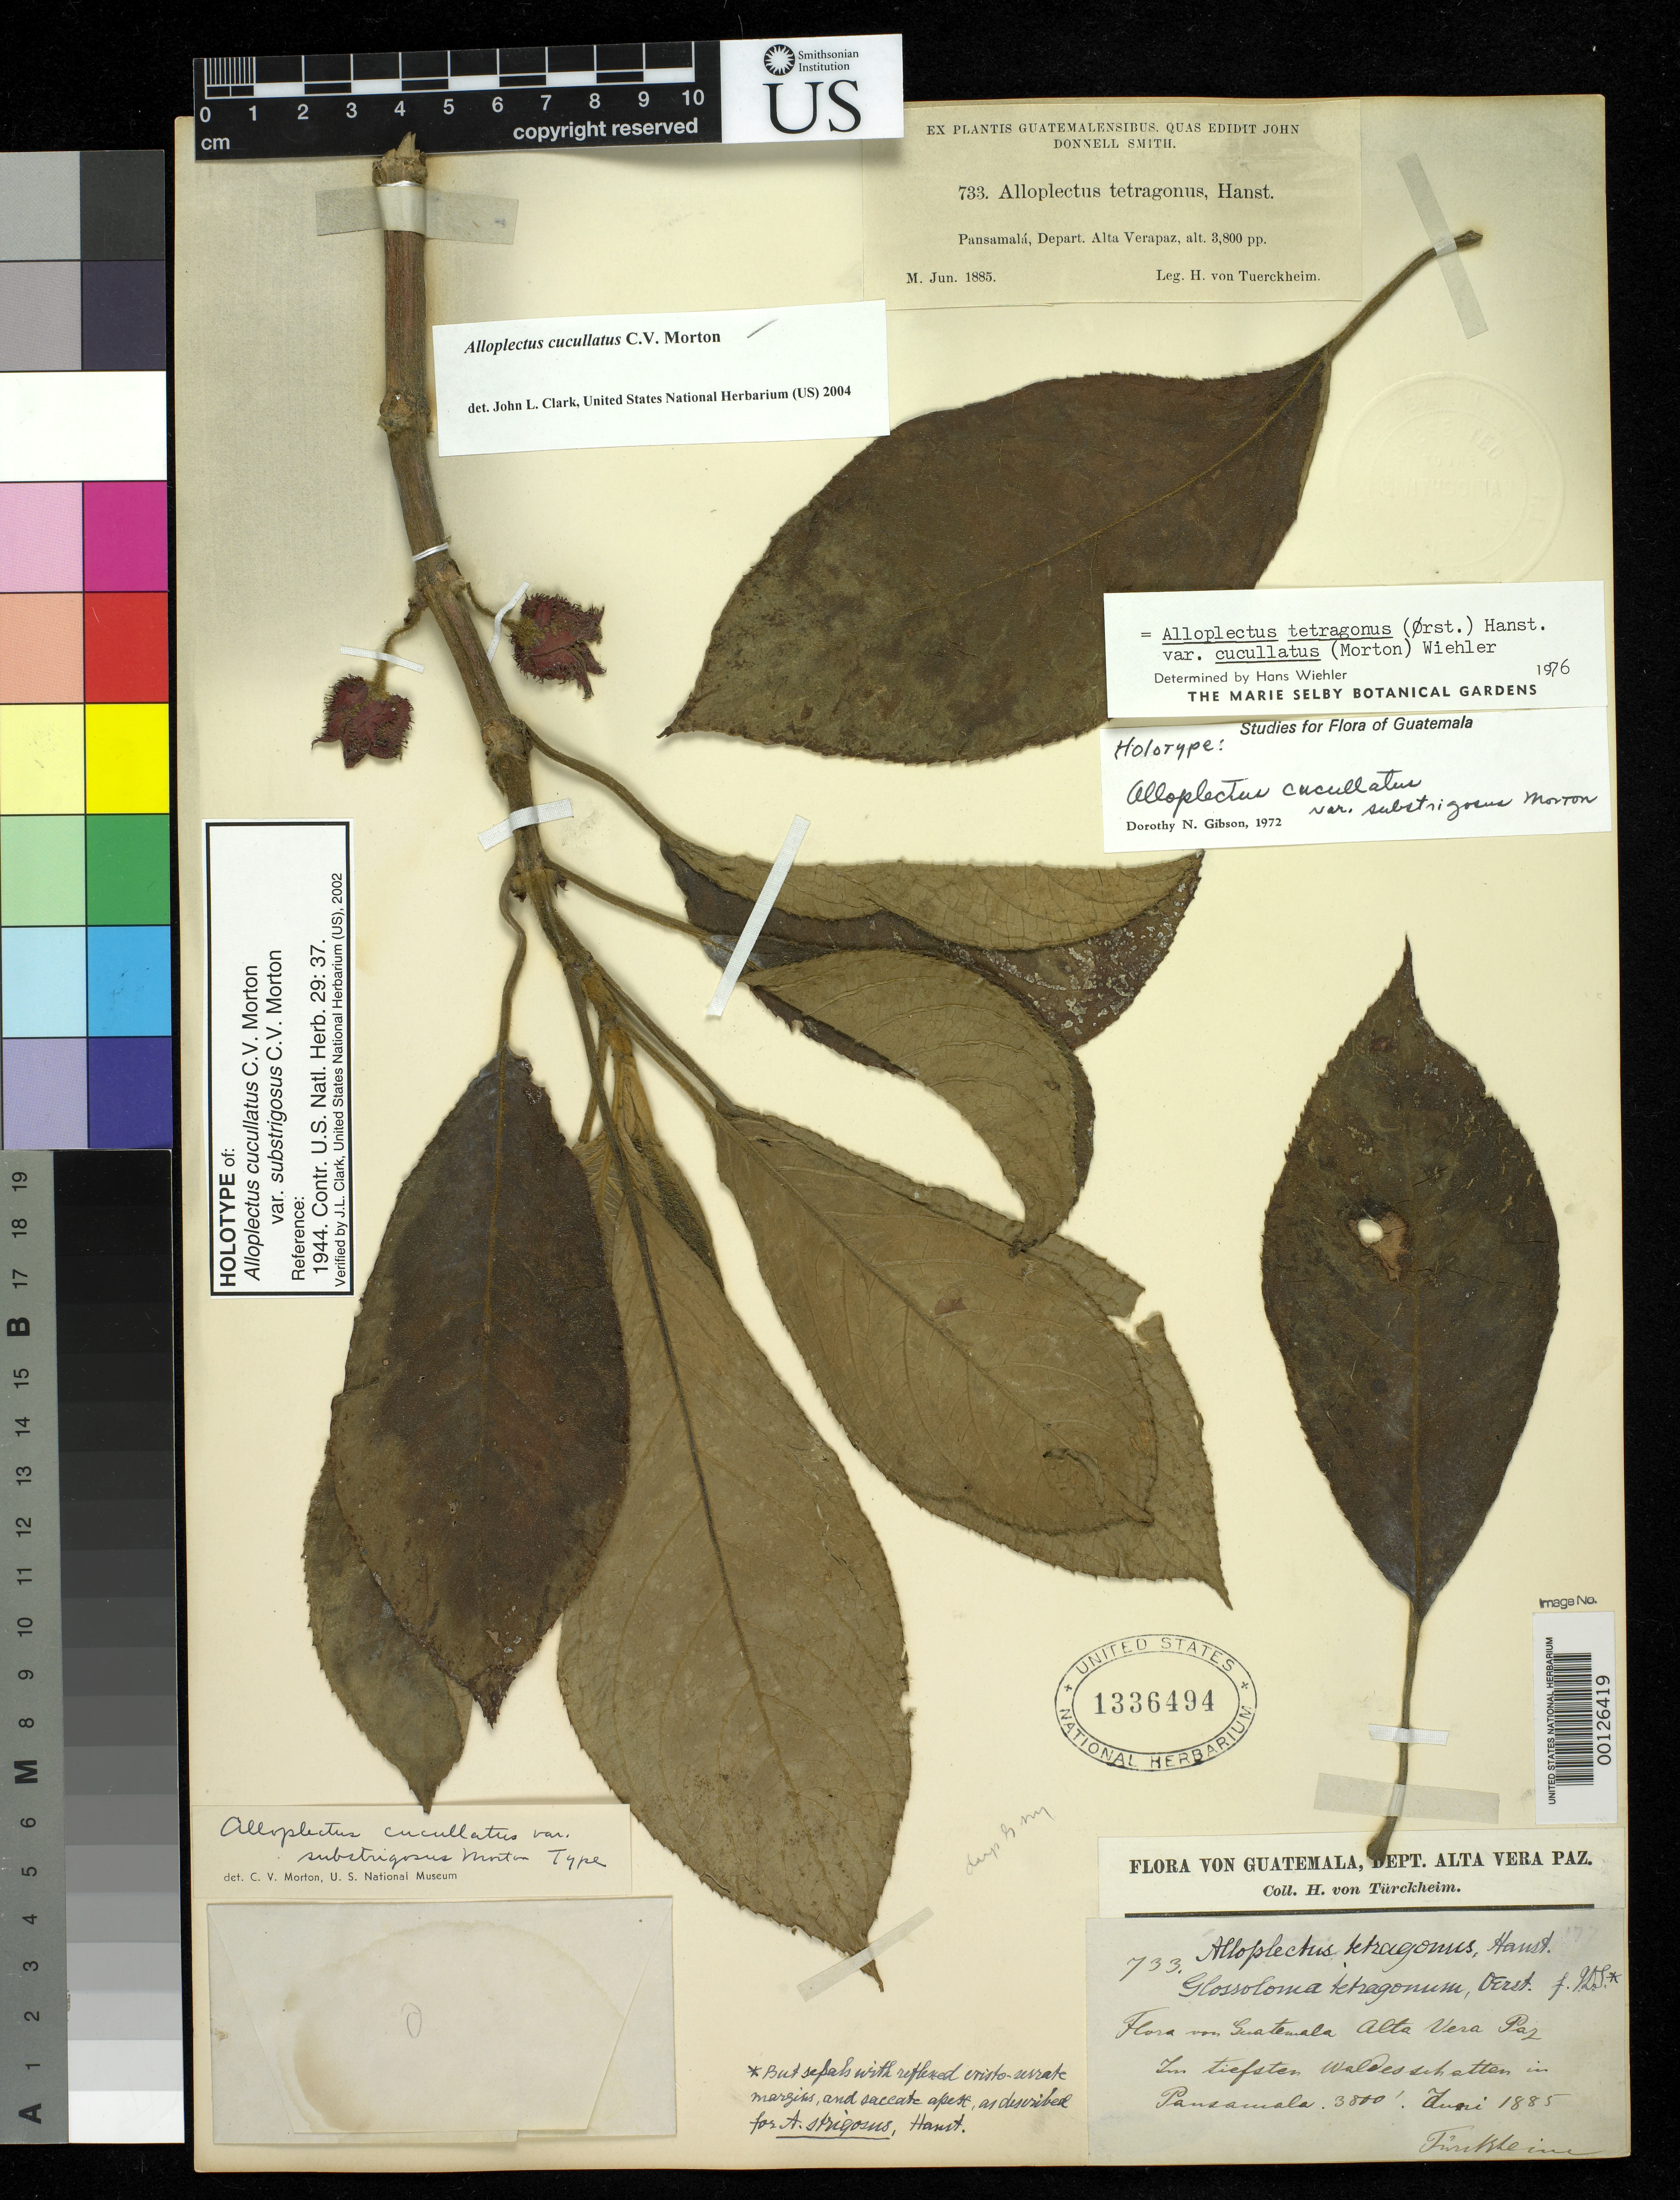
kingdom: Plantae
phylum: Tracheophyta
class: Magnoliopsida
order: Lamiales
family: Gesneriaceae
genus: Alloplectus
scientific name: Alloplectus cucullatus var. substrigosus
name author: C.V. Morton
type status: Holotype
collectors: H. von Türckheim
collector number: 733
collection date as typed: Jun 1885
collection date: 1885-06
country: Guatemala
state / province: Alta Verapaz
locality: Pansamalá.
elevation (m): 1158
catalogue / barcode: US 1336494